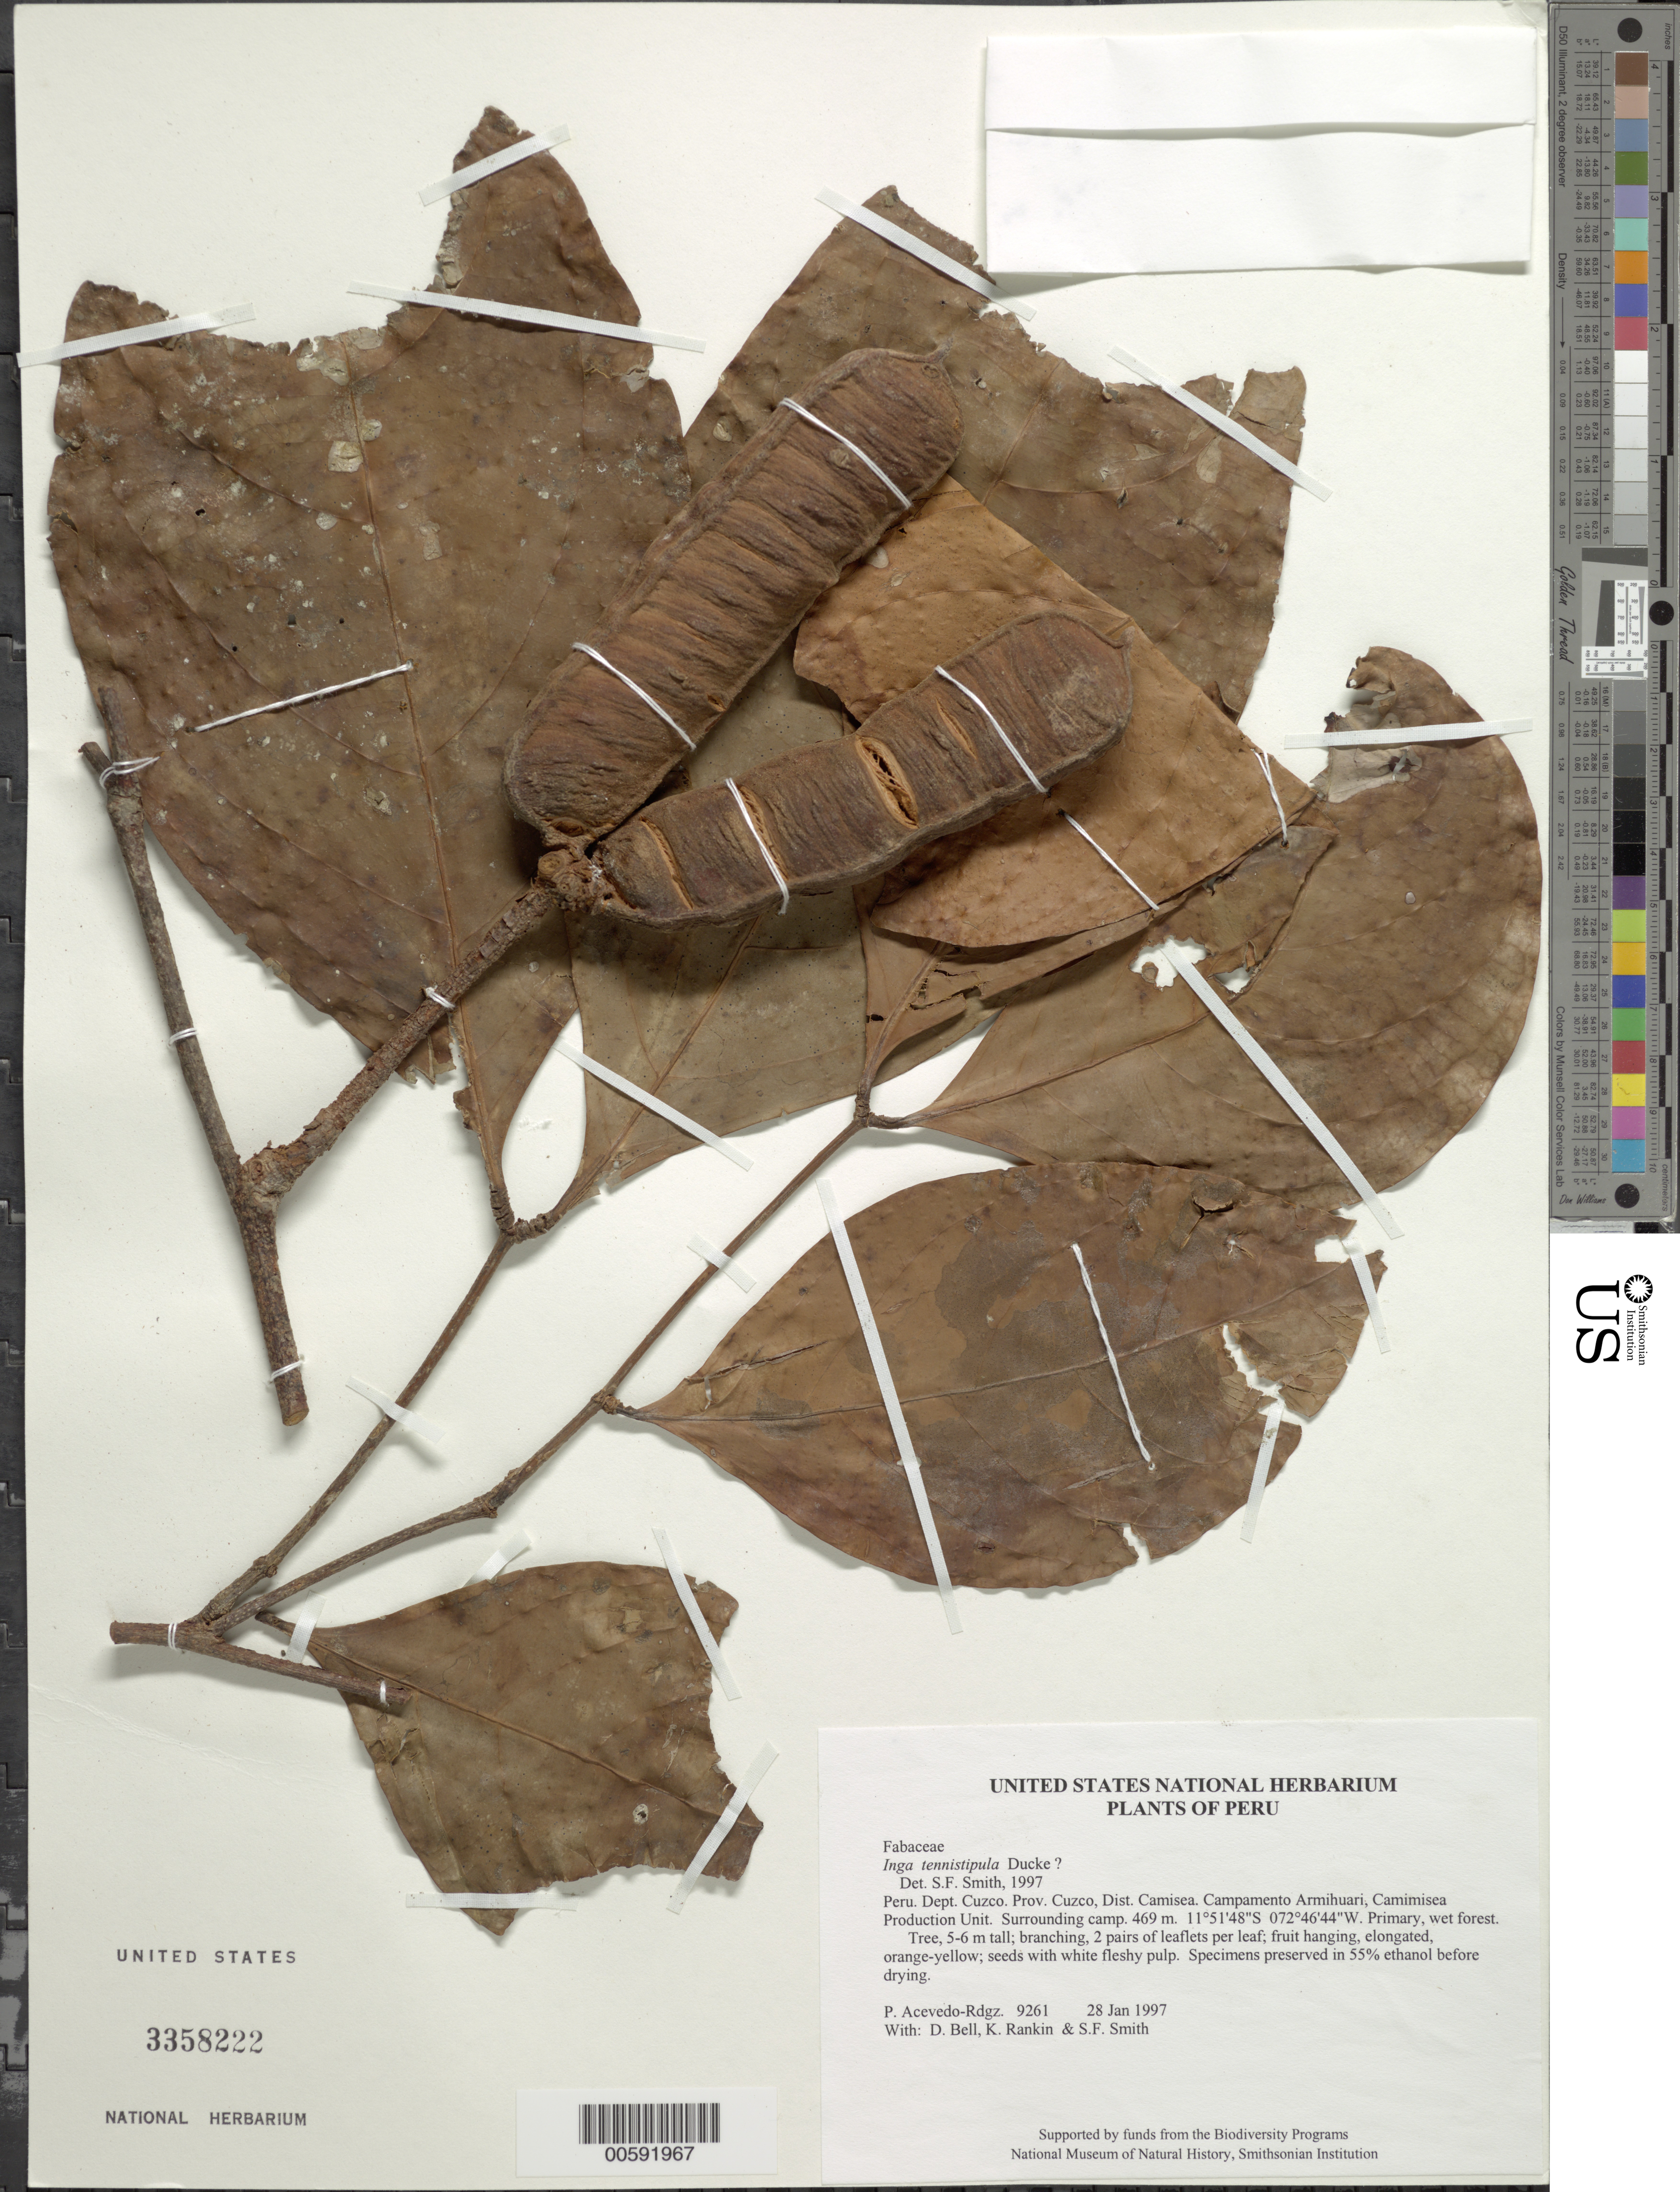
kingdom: Plantae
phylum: Tracheophyta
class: Magnoliopsida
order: Fabales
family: Fabaceae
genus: Inga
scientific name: Inga tenuistipula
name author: Ducke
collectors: P. Acevedo-Rodr., D. A. Bell, K. B. Rankin & S.F. Smith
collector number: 9261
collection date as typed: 28 Jan 1997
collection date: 1997-01-28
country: Peru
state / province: Cusco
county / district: Cusco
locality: Districto Camisea, Campamento Armihuari, Camimisea Production Unit. Surrounding camp.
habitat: Primary, wet forest.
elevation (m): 469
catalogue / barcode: US 3358222